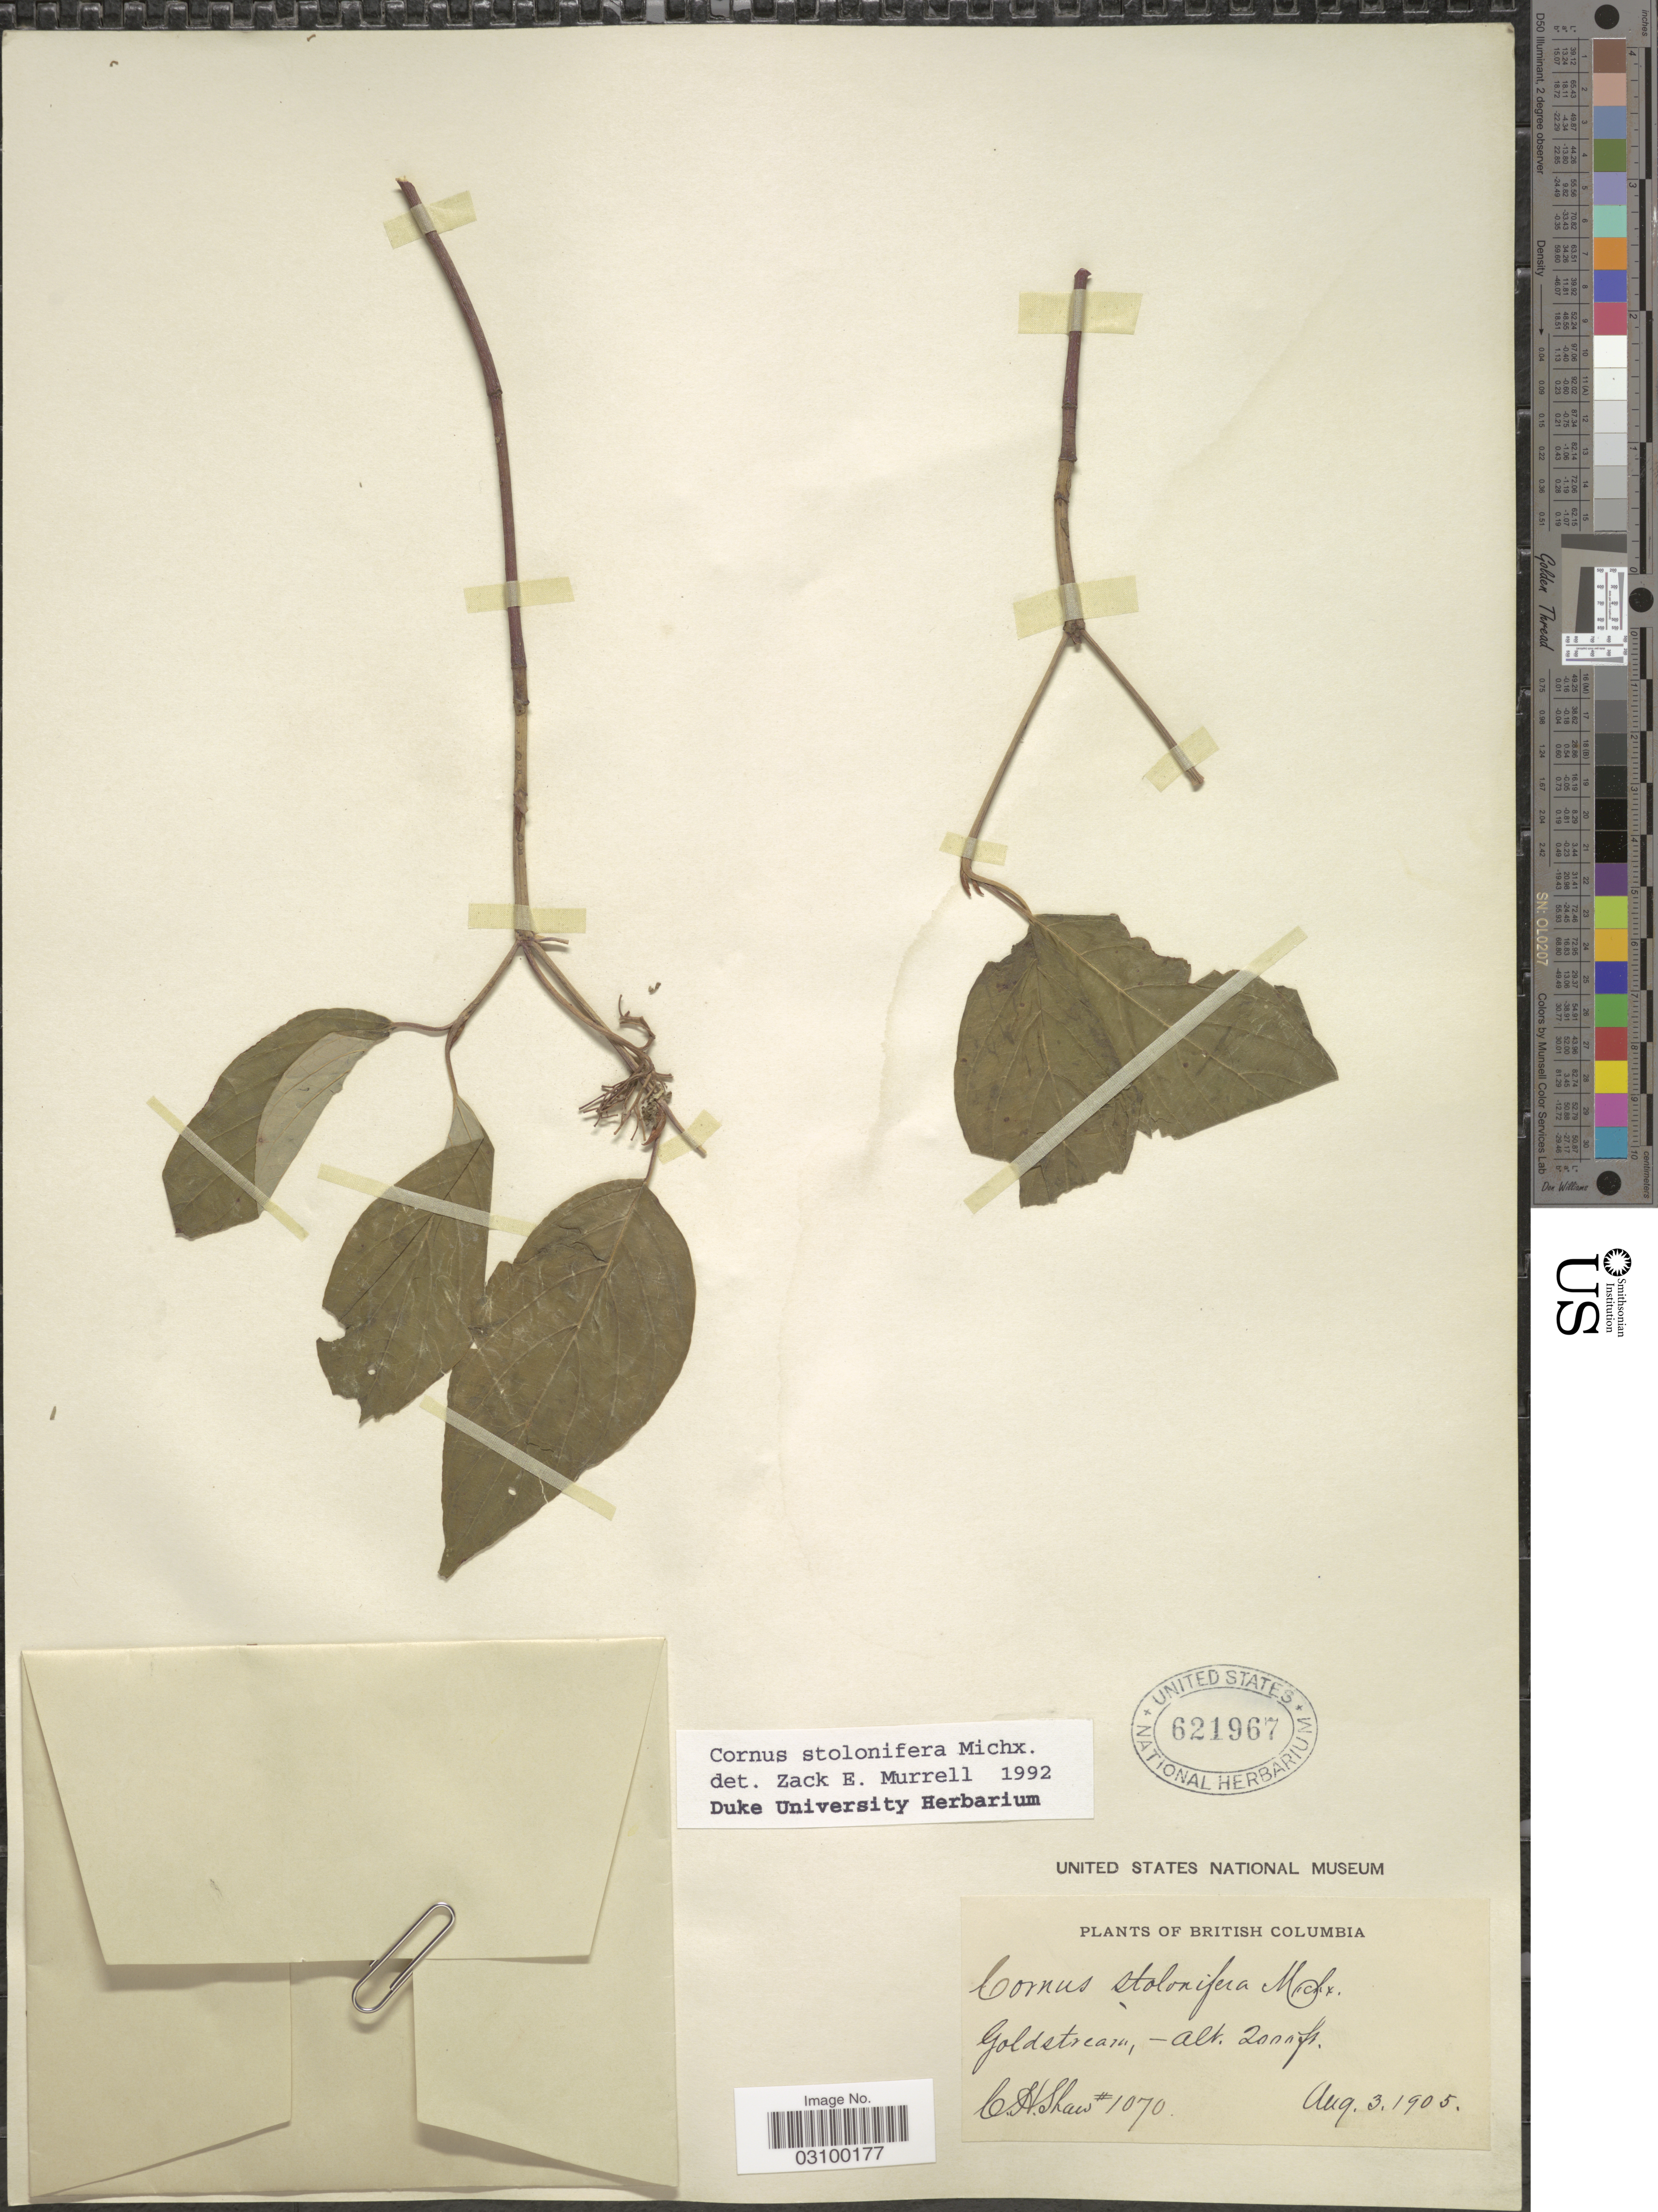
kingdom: Plantae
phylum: Tracheophyta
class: Magnoliopsida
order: Cornales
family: Cornaceae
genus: Cornus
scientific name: Cornus sericea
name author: L.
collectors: C. H. Shaw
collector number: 1070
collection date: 1905-08-03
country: Canada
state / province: British Columbia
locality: Goldstream.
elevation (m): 610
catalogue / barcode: US 621967